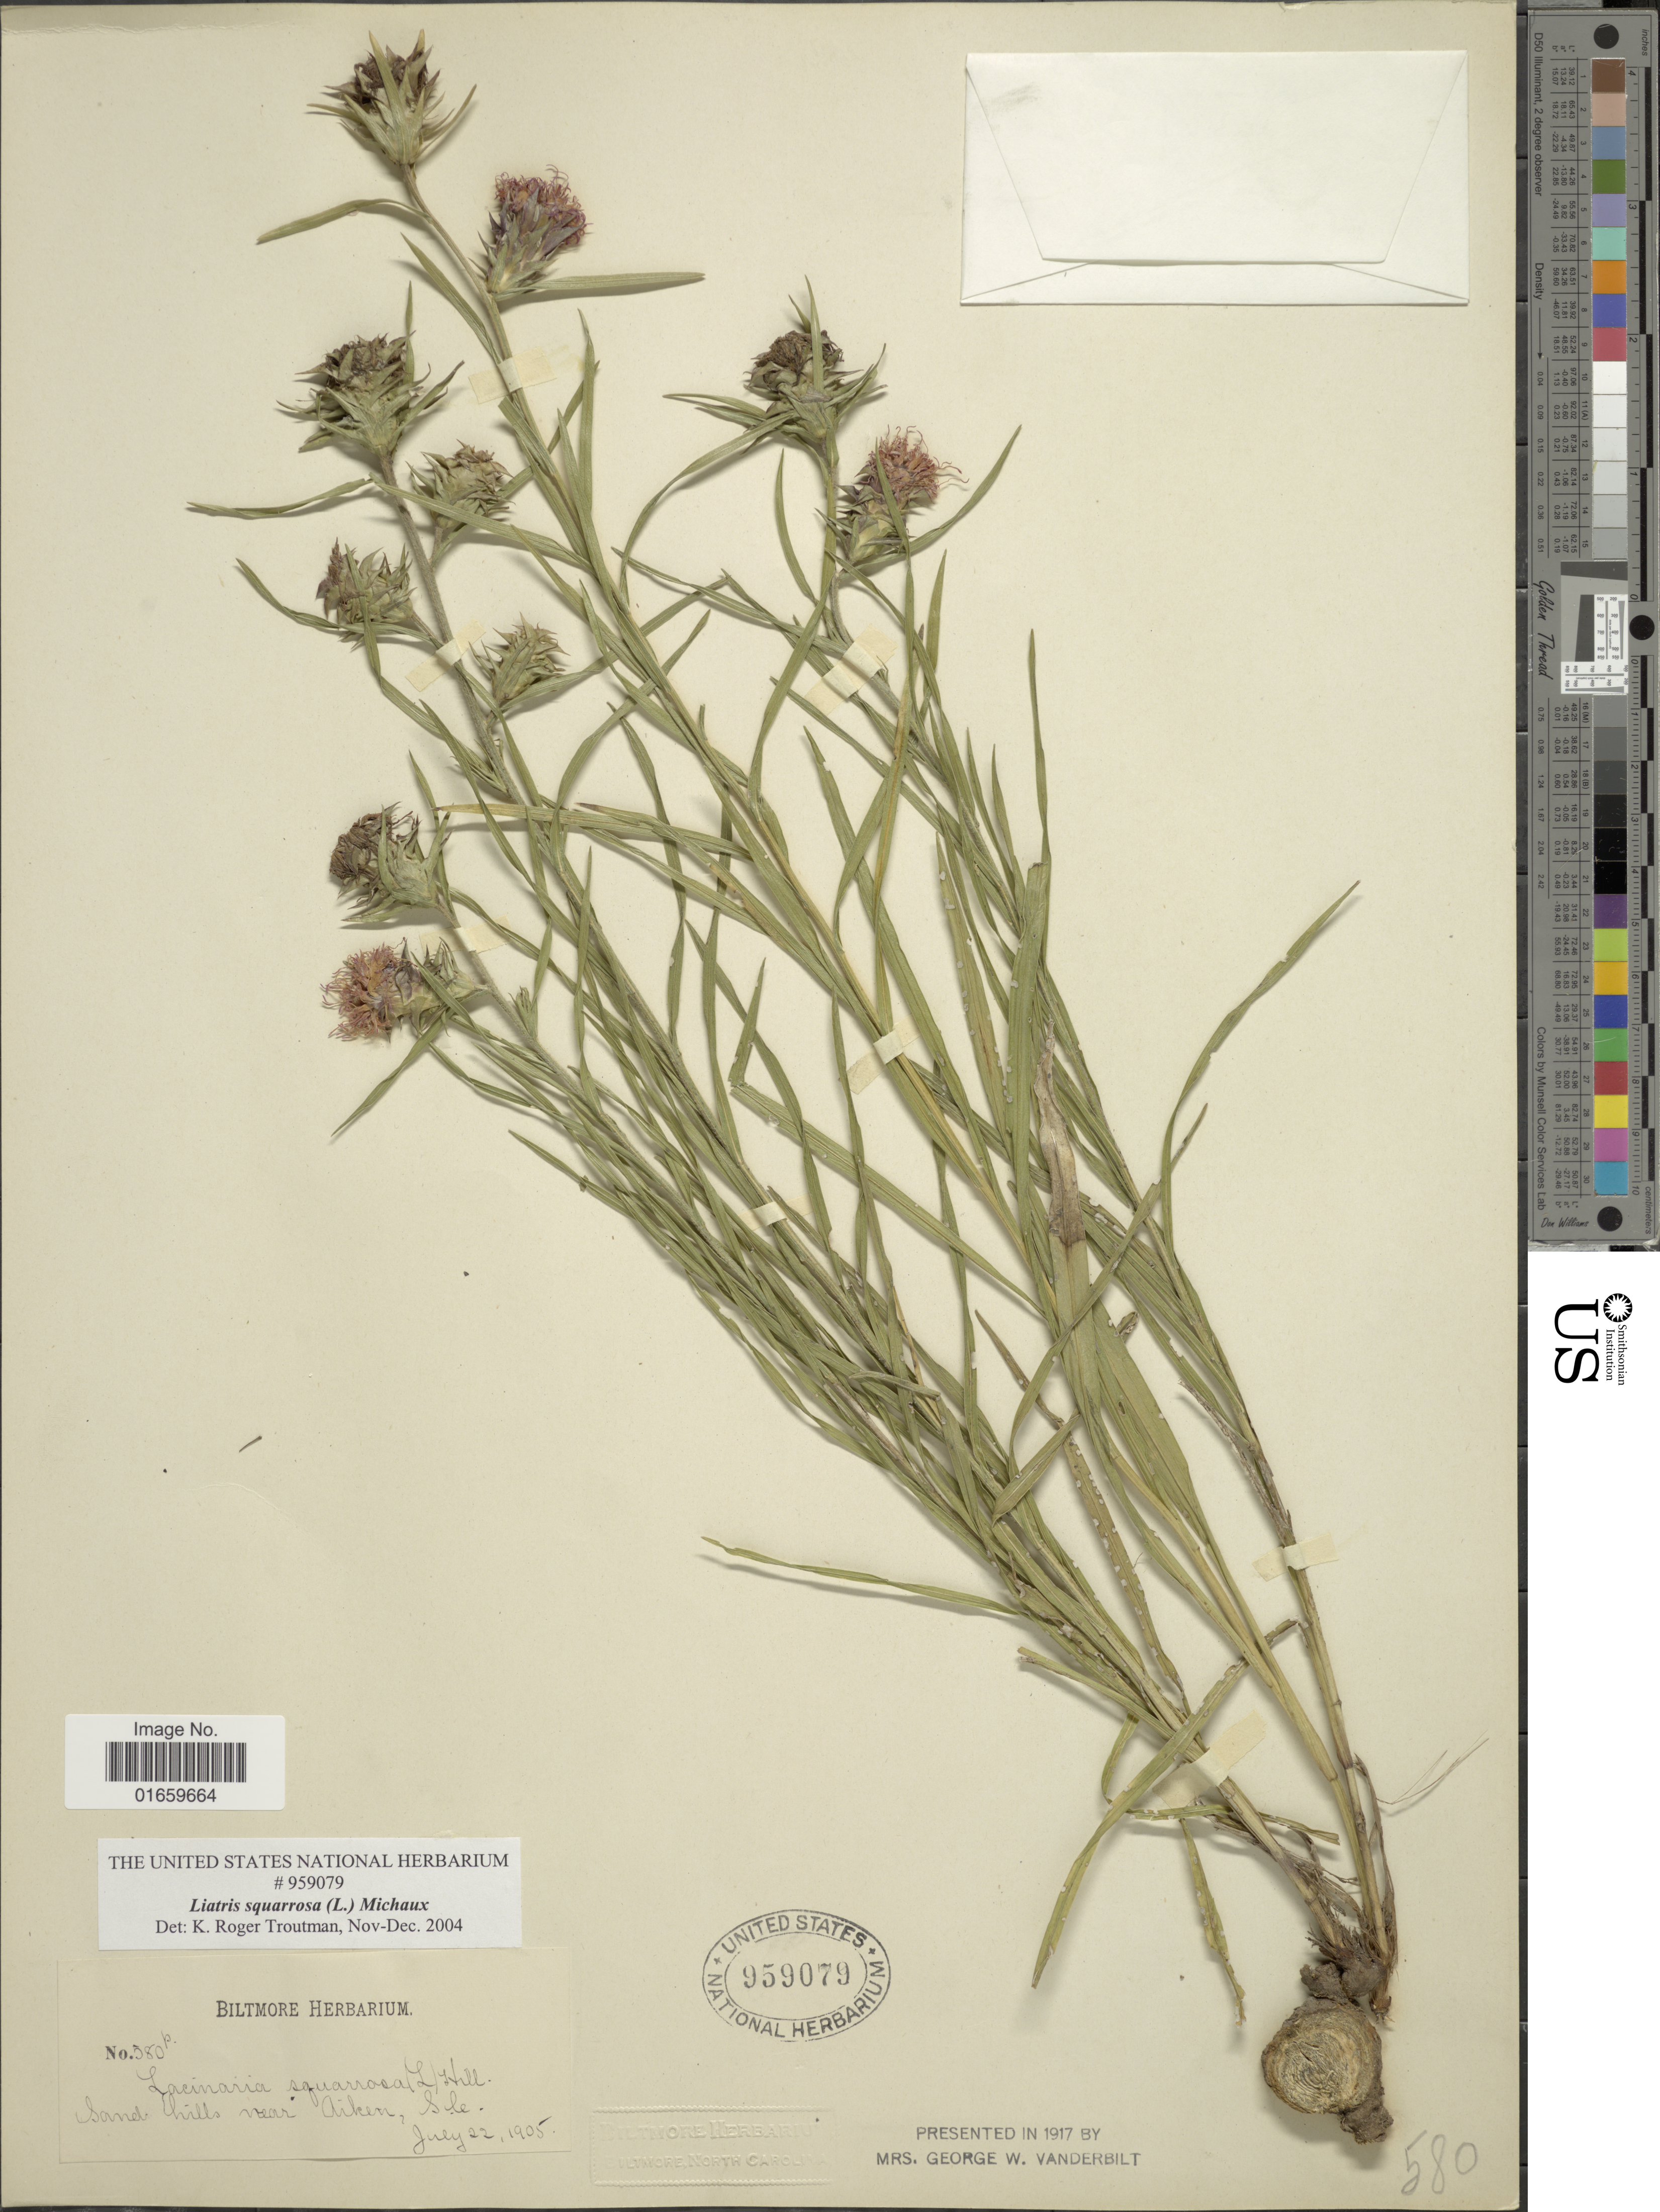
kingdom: Plantae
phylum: Tracheophyta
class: Magnoliopsida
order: Asterales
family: Asteraceae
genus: Liatris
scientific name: Liatris squarrosa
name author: (L.) Michx.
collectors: ex herb. Biltmore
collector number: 580p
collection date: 1905-07-22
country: United States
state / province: South Carolina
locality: Sand hills, Aiken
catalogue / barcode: US 959079